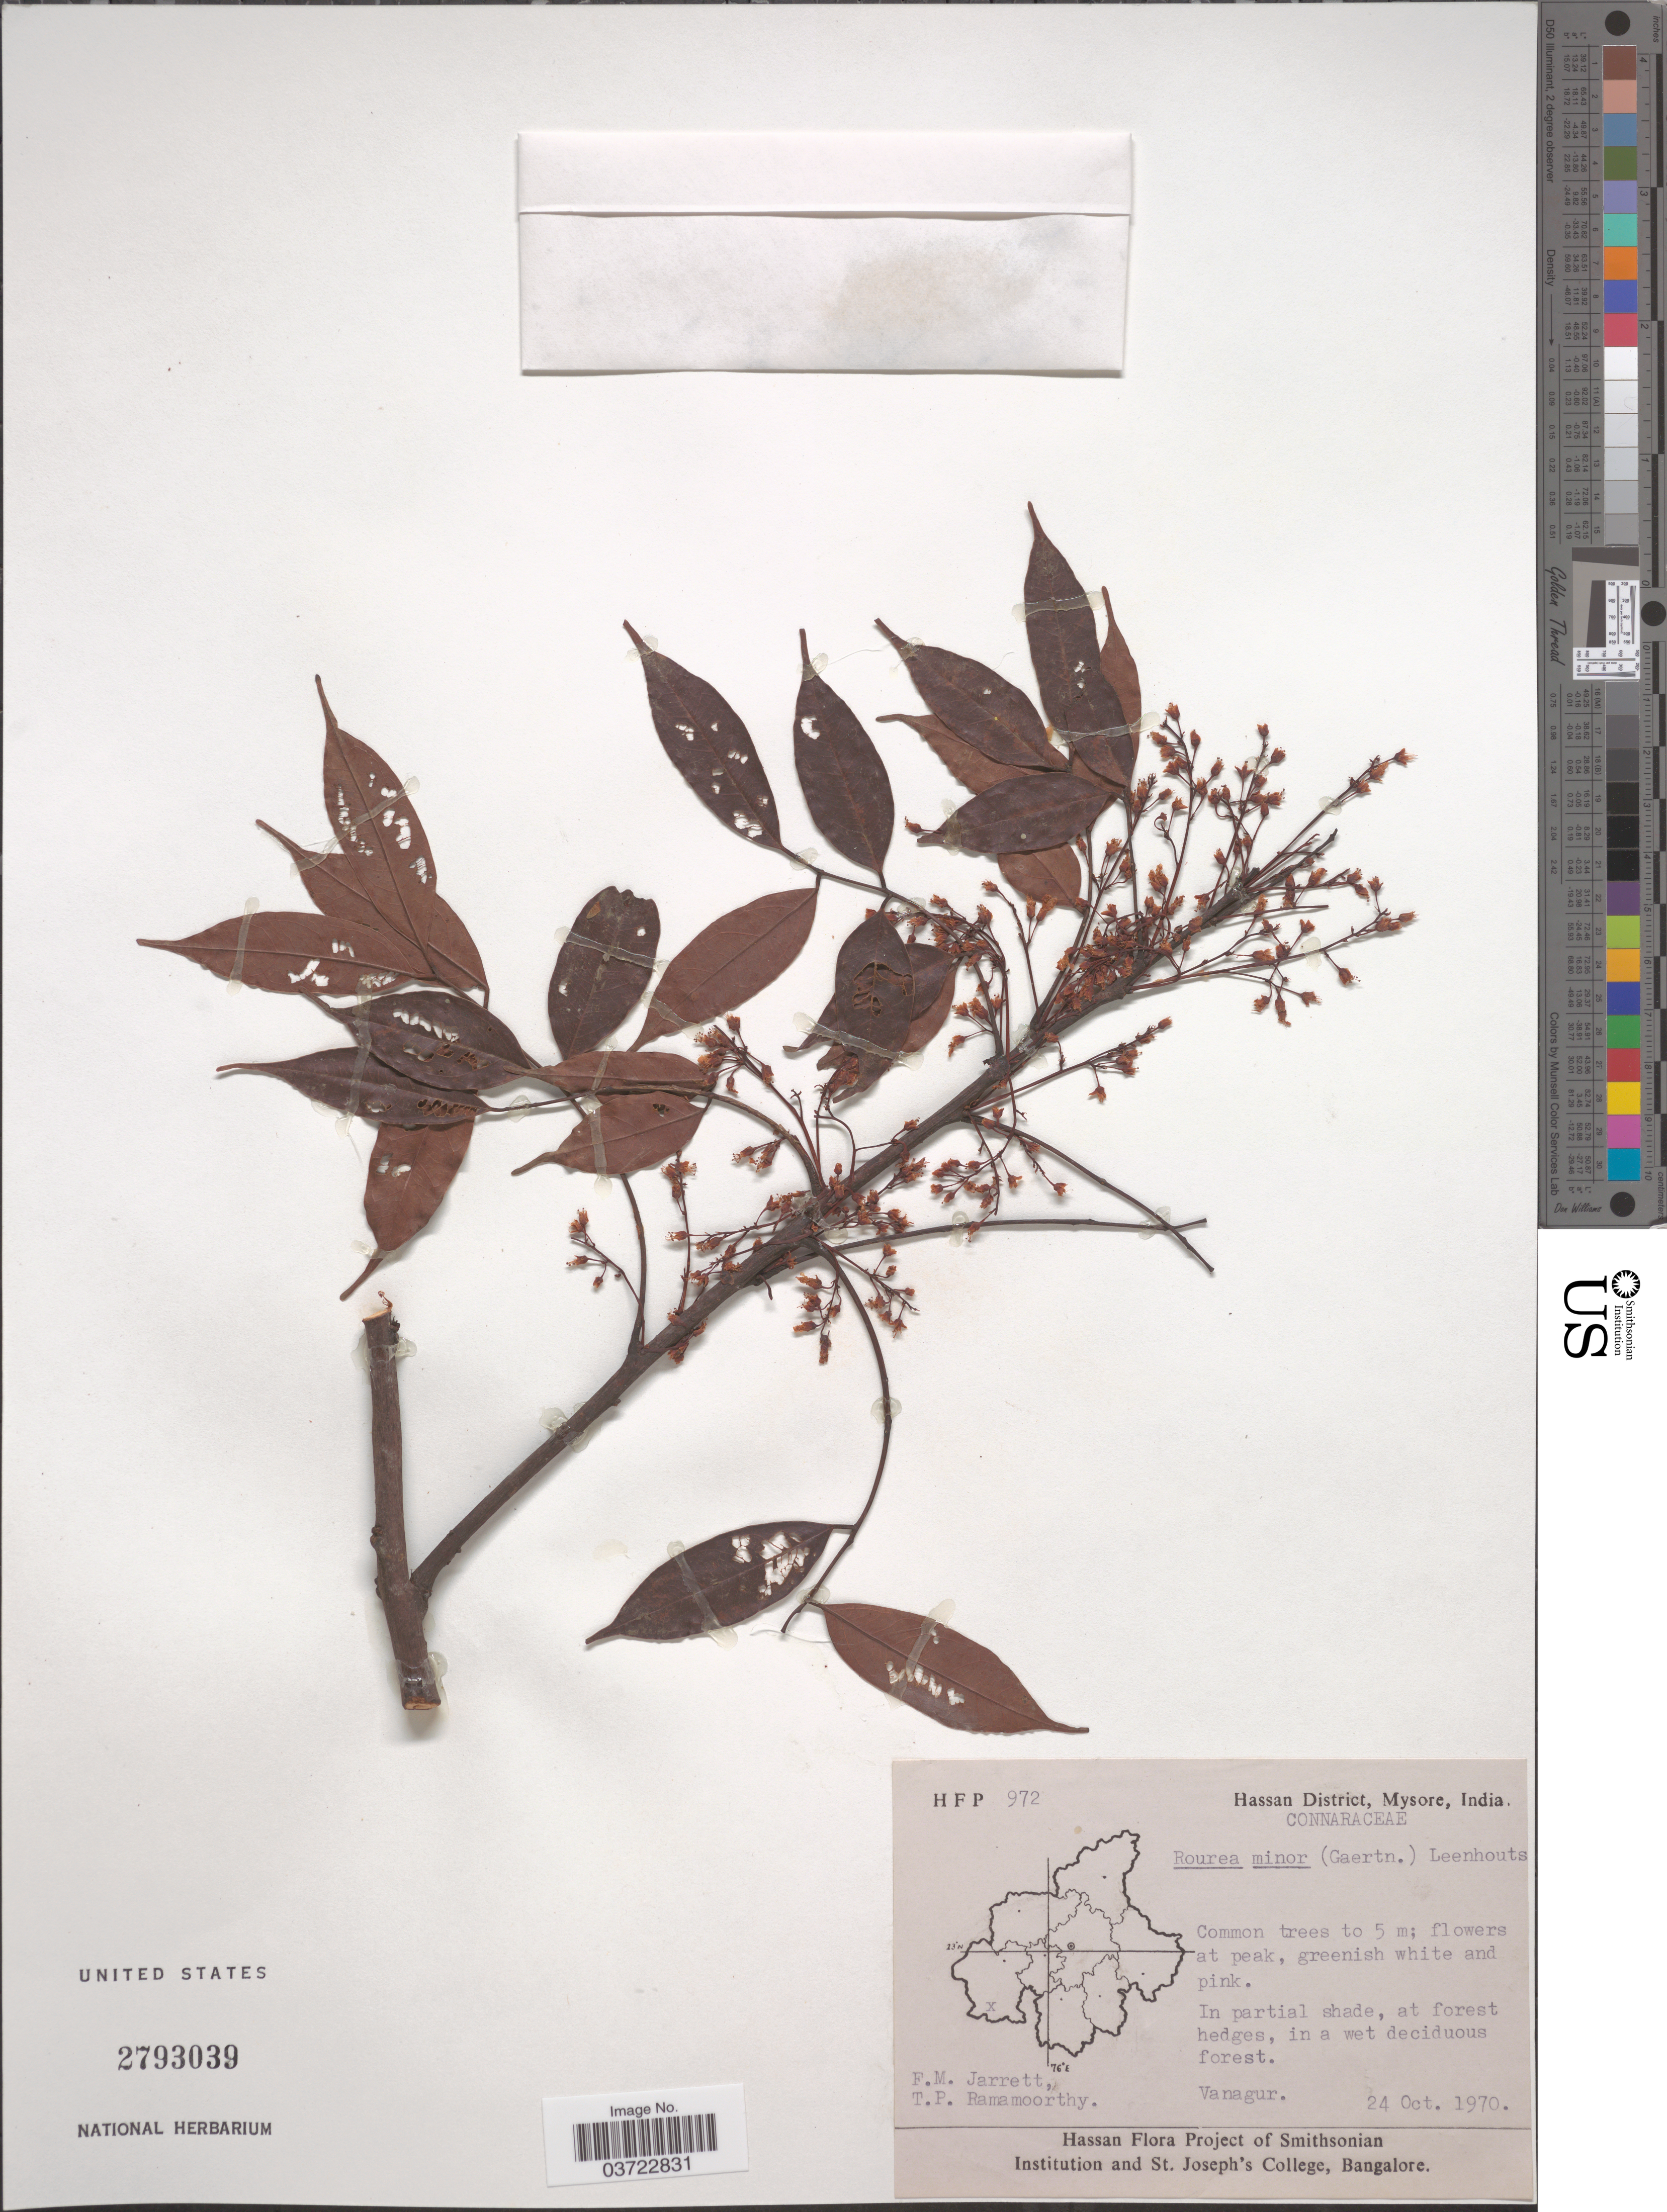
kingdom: Plantae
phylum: Tracheophyta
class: Magnoliopsida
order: Oxalidales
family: Connaraceae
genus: Rourea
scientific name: Rourea minor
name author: (Gaertn.) Leenh.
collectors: F. M. Jarrett & T. P. Ramamoorthy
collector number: HFP 972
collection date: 1970-10-24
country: India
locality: Hassan District, Mysore. Vanagur.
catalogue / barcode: US 2793039